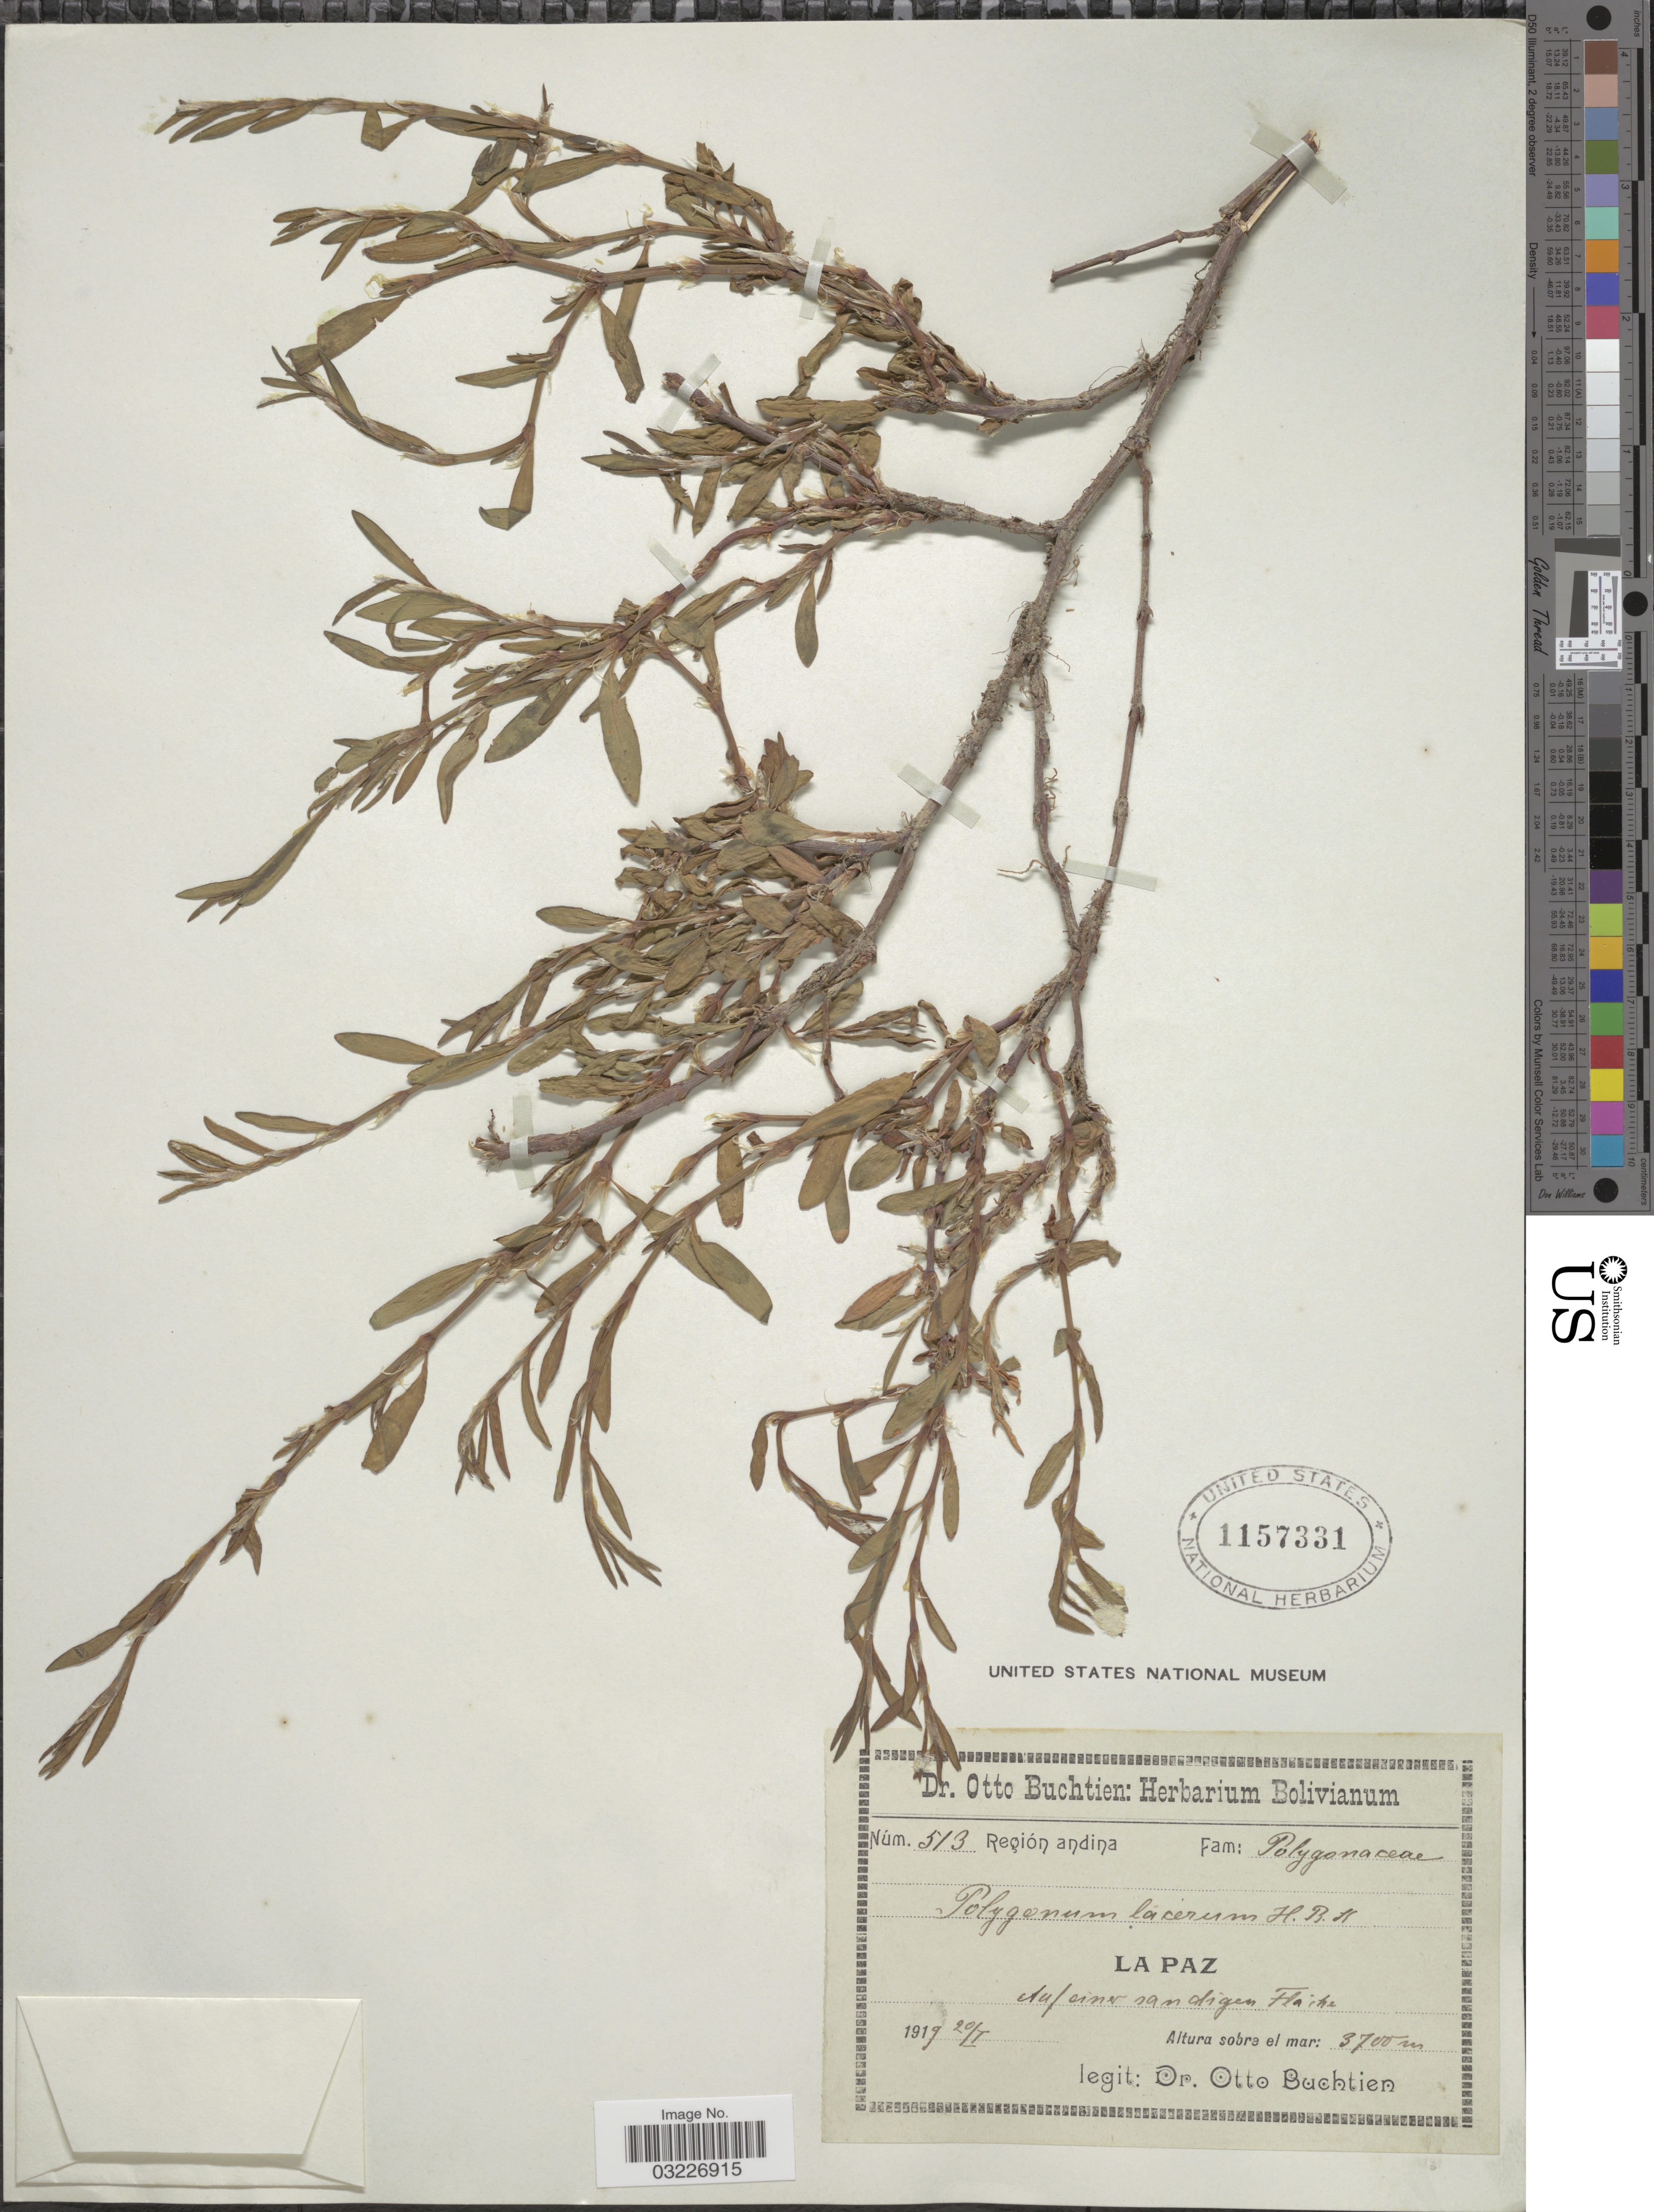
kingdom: Plantae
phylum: Tracheophyta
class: Magnoliopsida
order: Caryophyllales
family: Polygonaceae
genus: Polygonum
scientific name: Polygonum lacerum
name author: Kunth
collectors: O. Buchtien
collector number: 513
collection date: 1919-07-20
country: Bolivia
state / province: La Paz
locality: Auf einer sandigen Flache.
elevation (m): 3700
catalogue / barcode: US 1157331